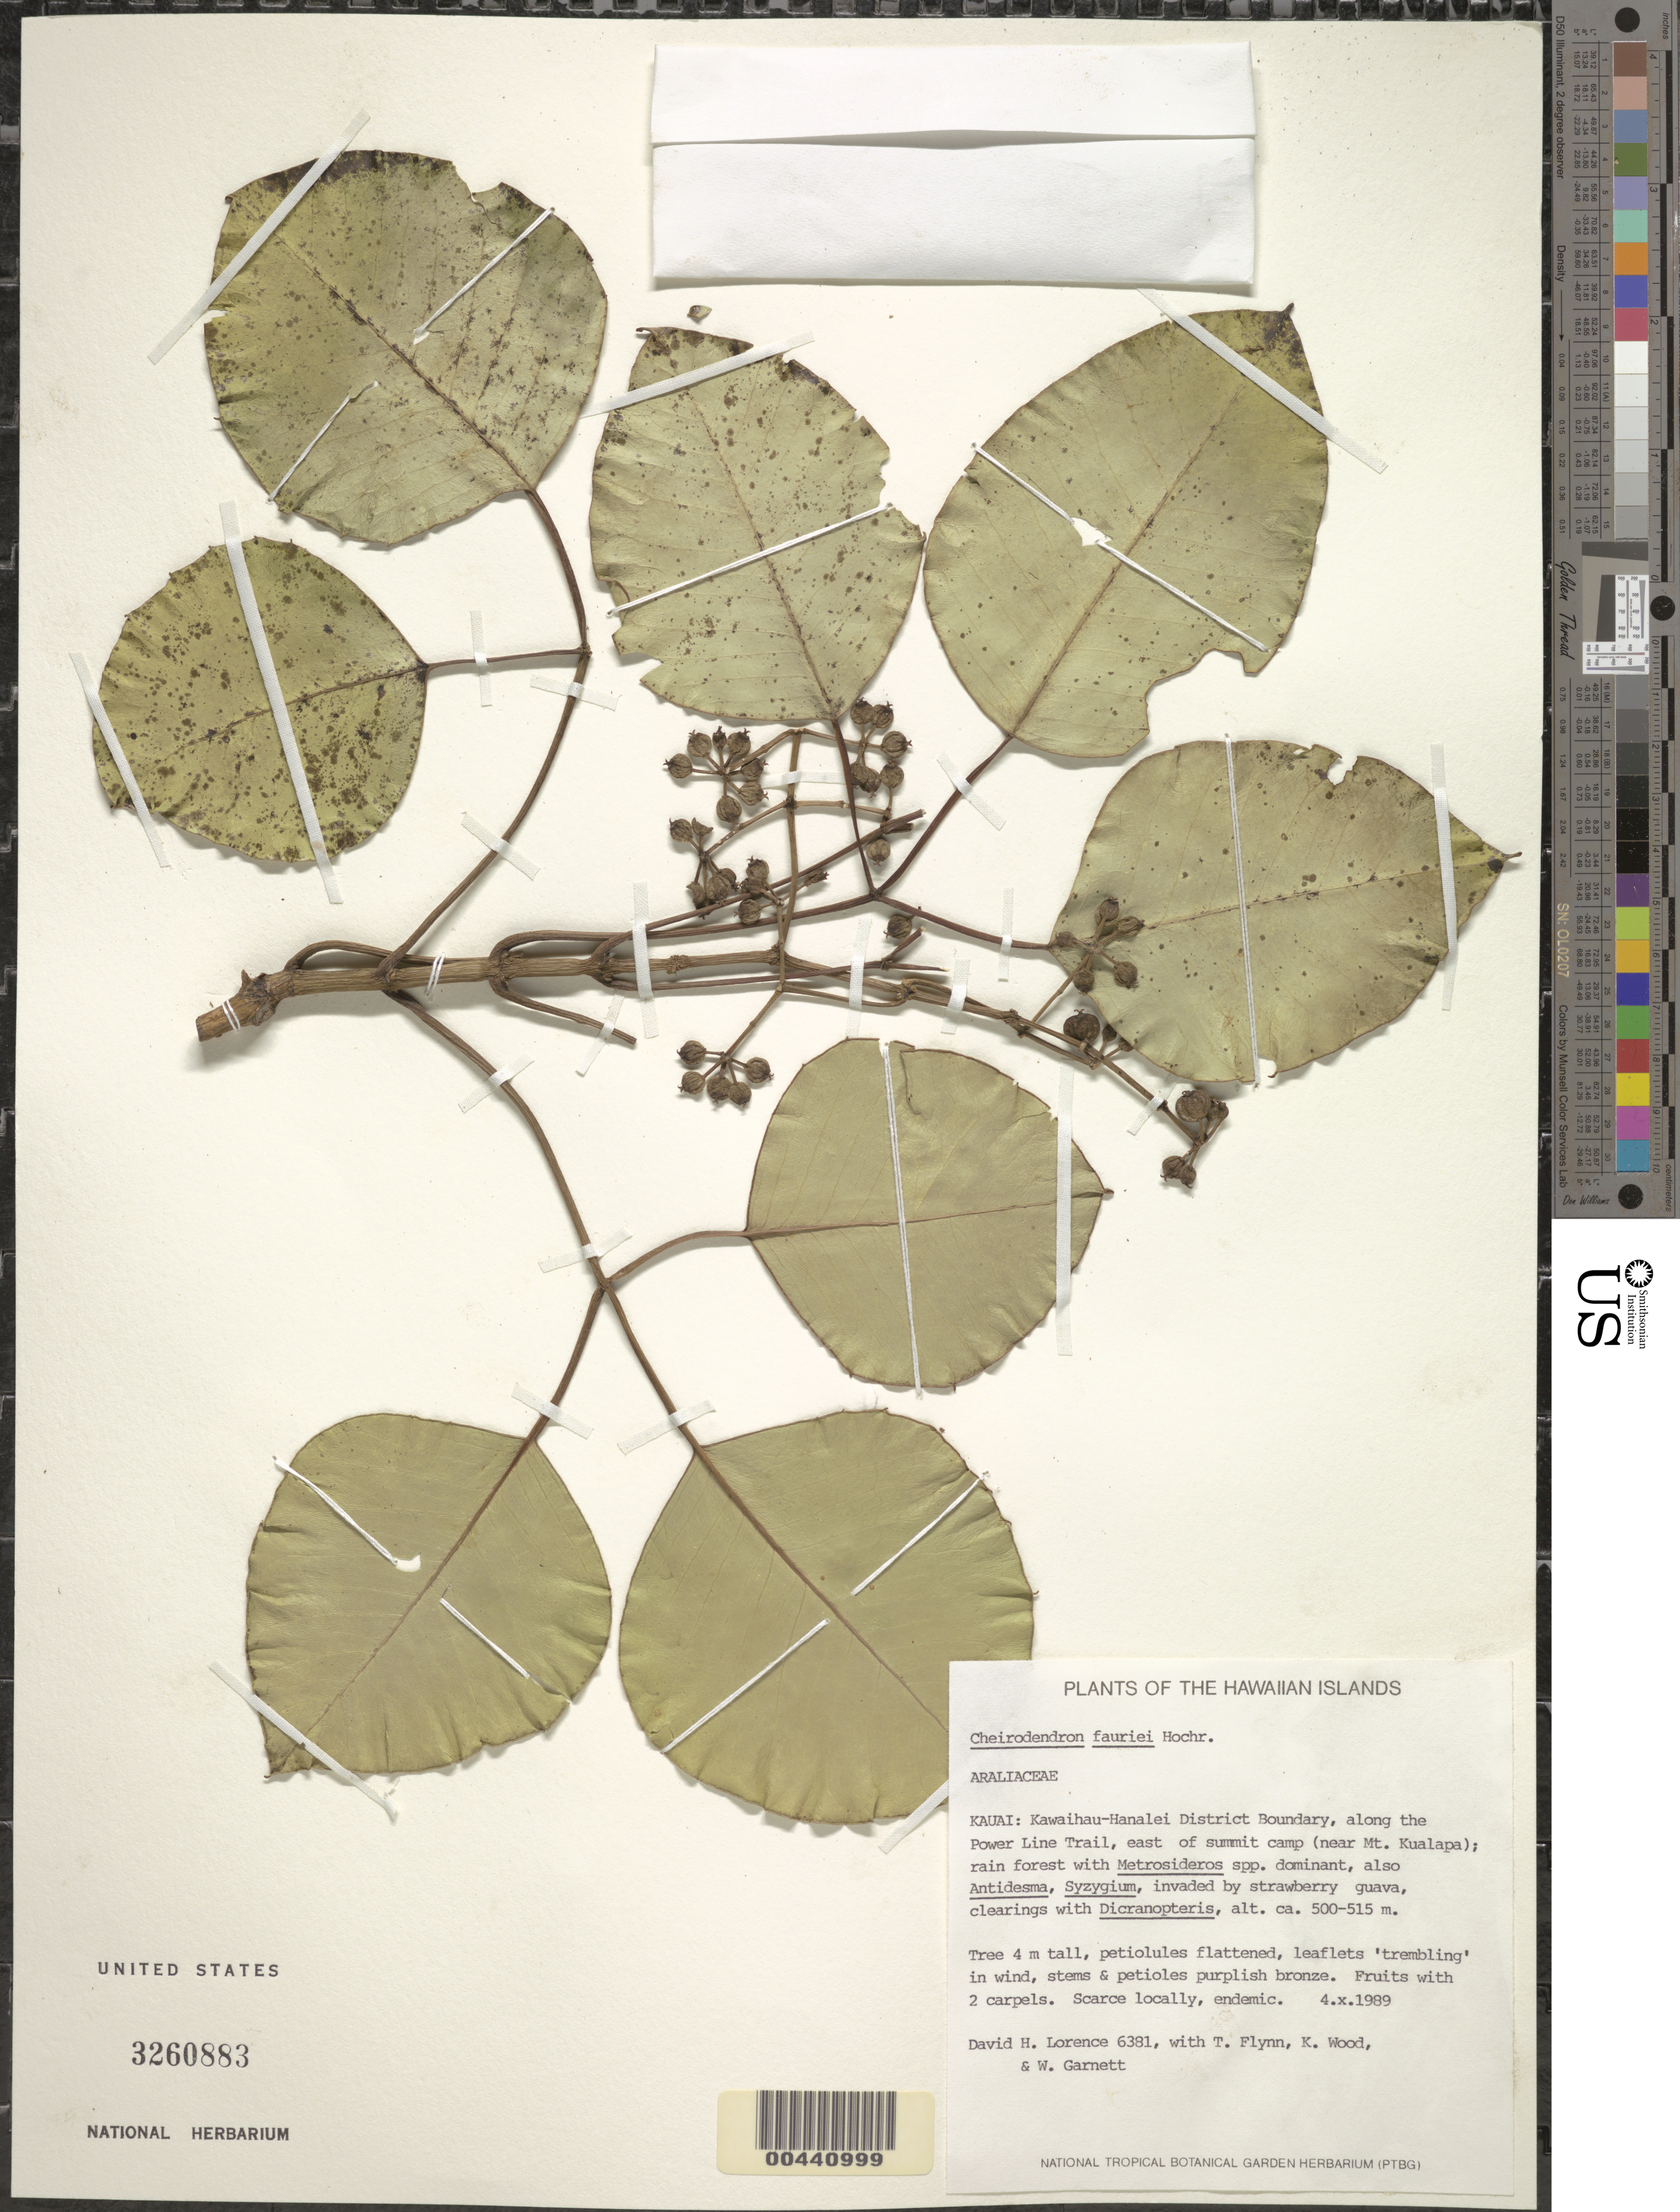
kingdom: Plantae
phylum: Tracheophyta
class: Magnoliopsida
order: Apiales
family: Araliaceae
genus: Cheirodendron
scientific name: Cheirodendron fauriei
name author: Hochr.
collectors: D. Lorence, T. W. Flynn, K. Wood & W. Garnett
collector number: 6381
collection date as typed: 4 Oct 1989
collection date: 1989-10-04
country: United States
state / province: Hawaii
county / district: Kauai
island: Kaua'i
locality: Kawaihua-Hanalei District Boundary, along the Power Line Trail, E of summit camp ( near Mt. Kualapa)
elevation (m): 500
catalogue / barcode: US 3260883